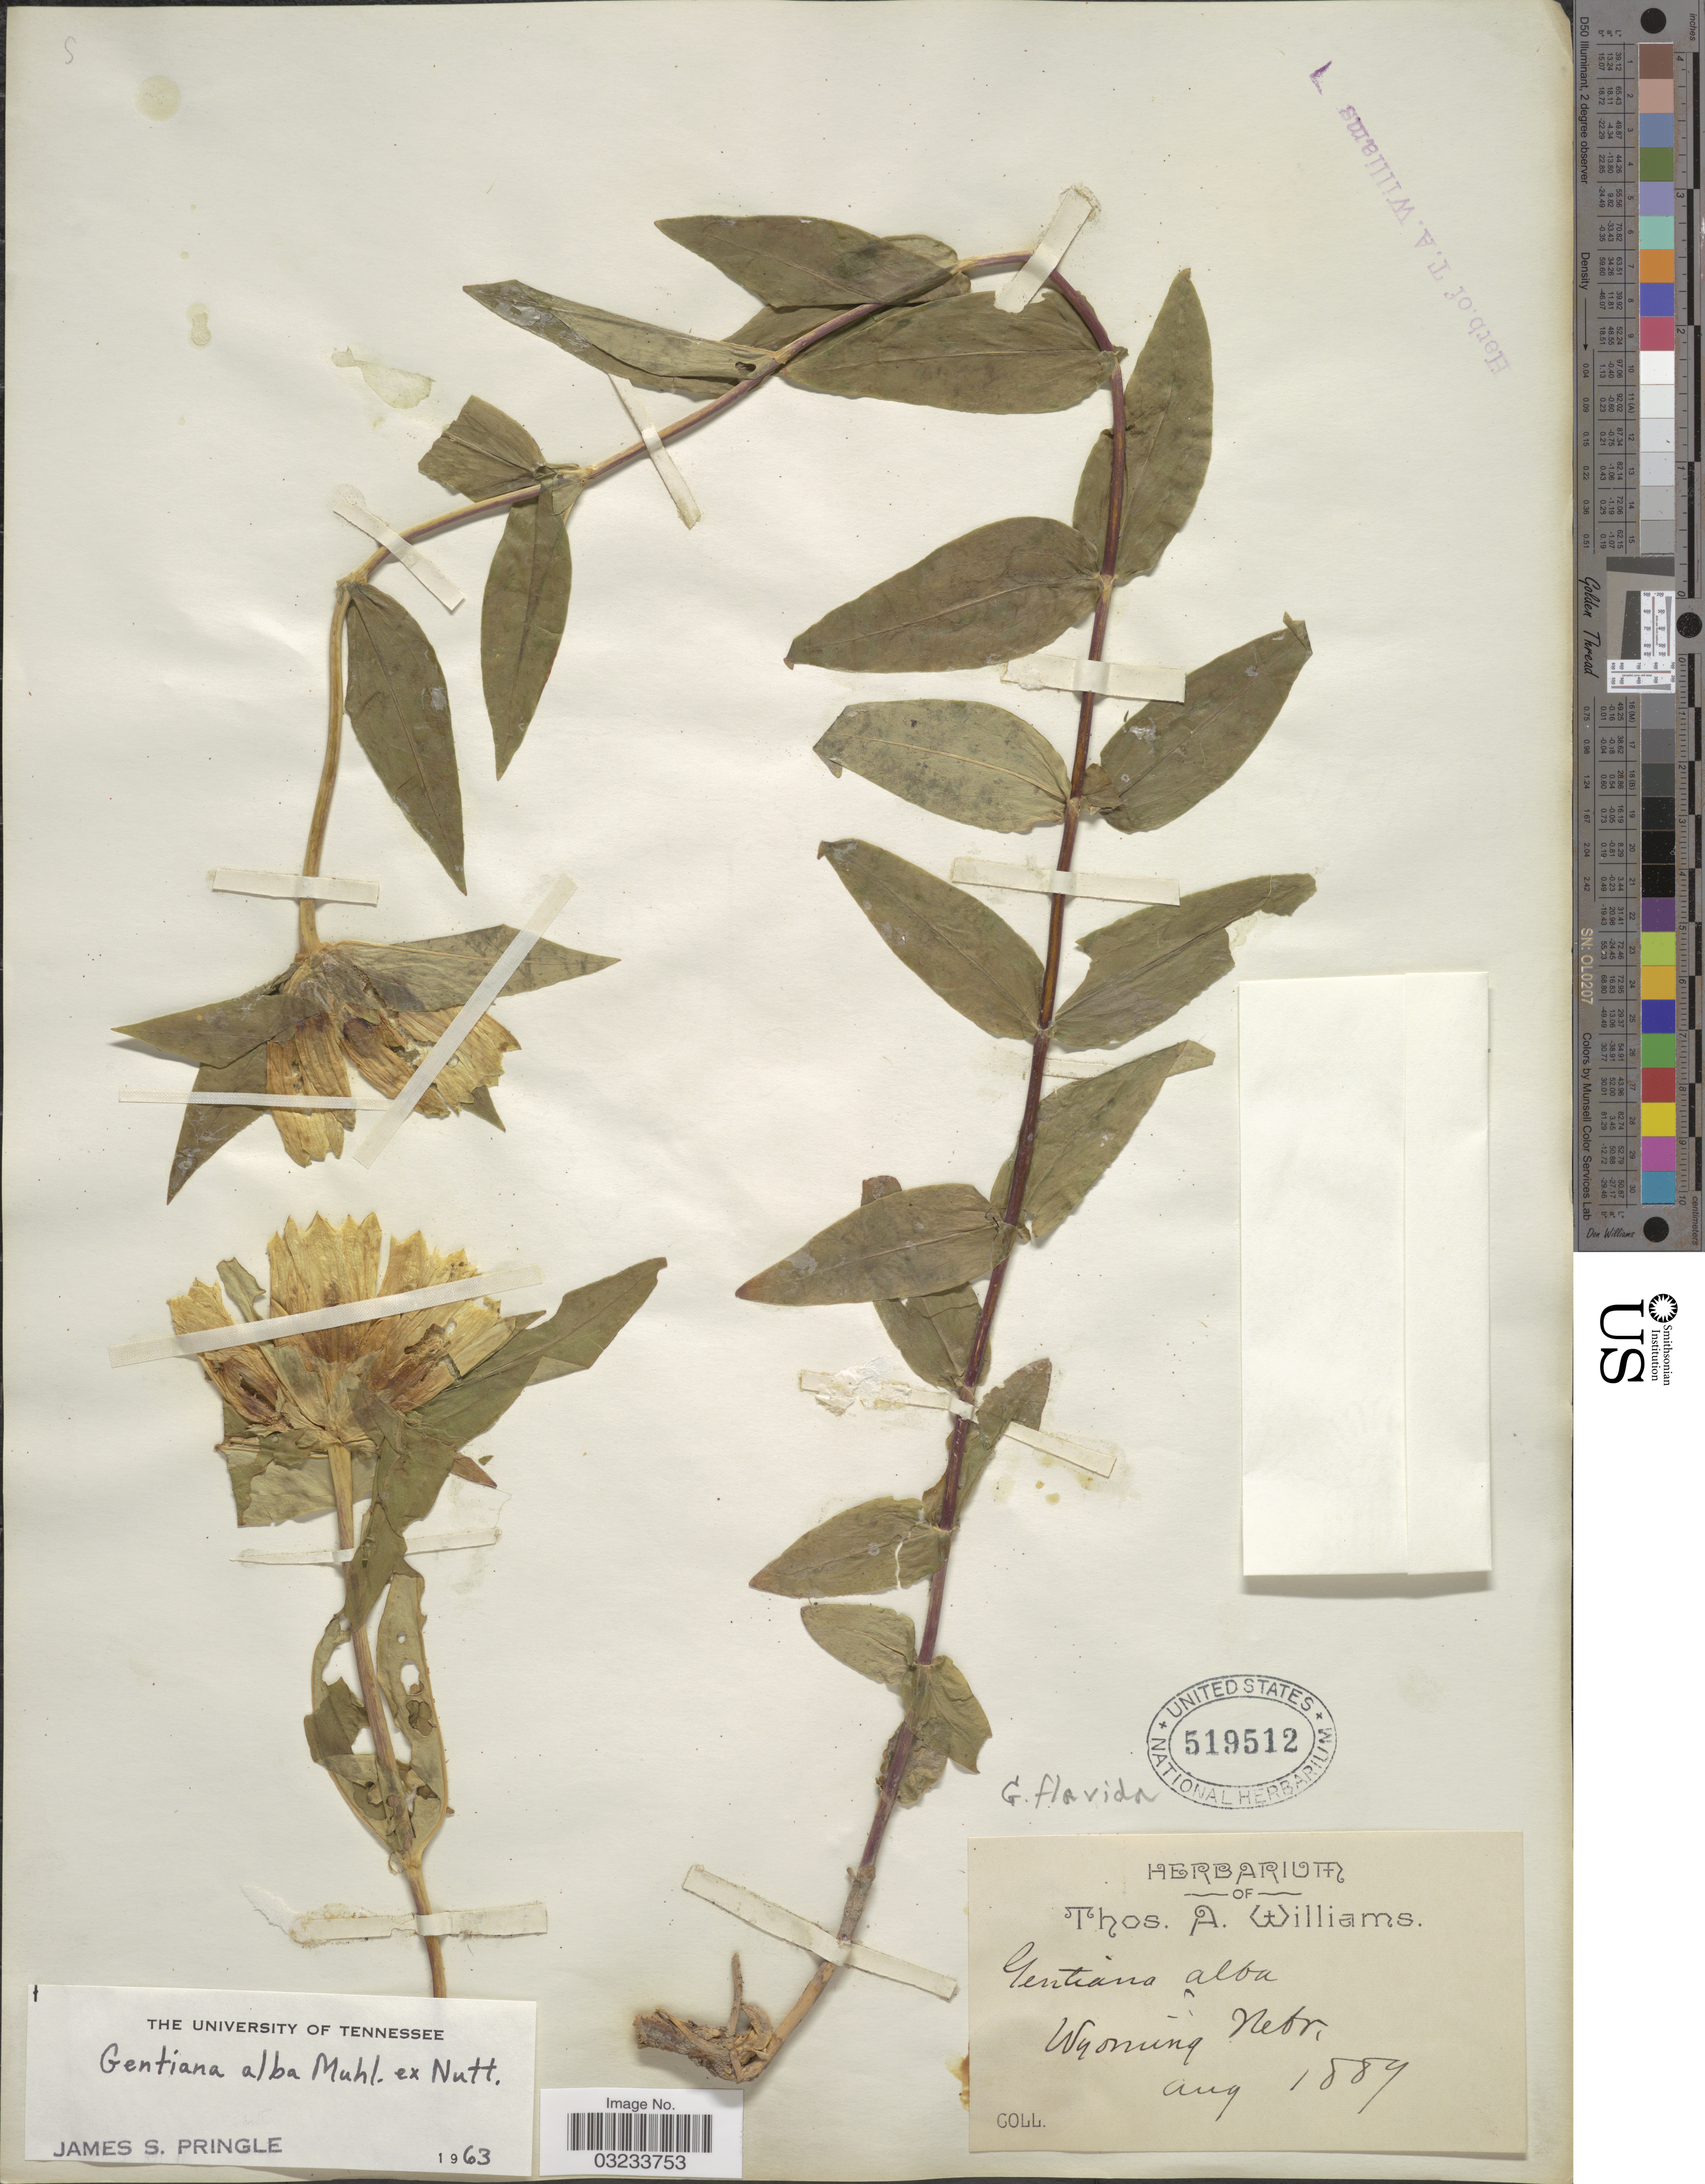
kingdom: Plantae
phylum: Tracheophyta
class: Magnoliopsida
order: Gentianales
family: Gentianaceae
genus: Gentiana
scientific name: Gentiana alba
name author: Muhl. ex J. McNab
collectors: ex herb. Thos. A. Williams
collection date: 1889-08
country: United States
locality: Wyoming, Nebr.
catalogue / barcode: US 519512